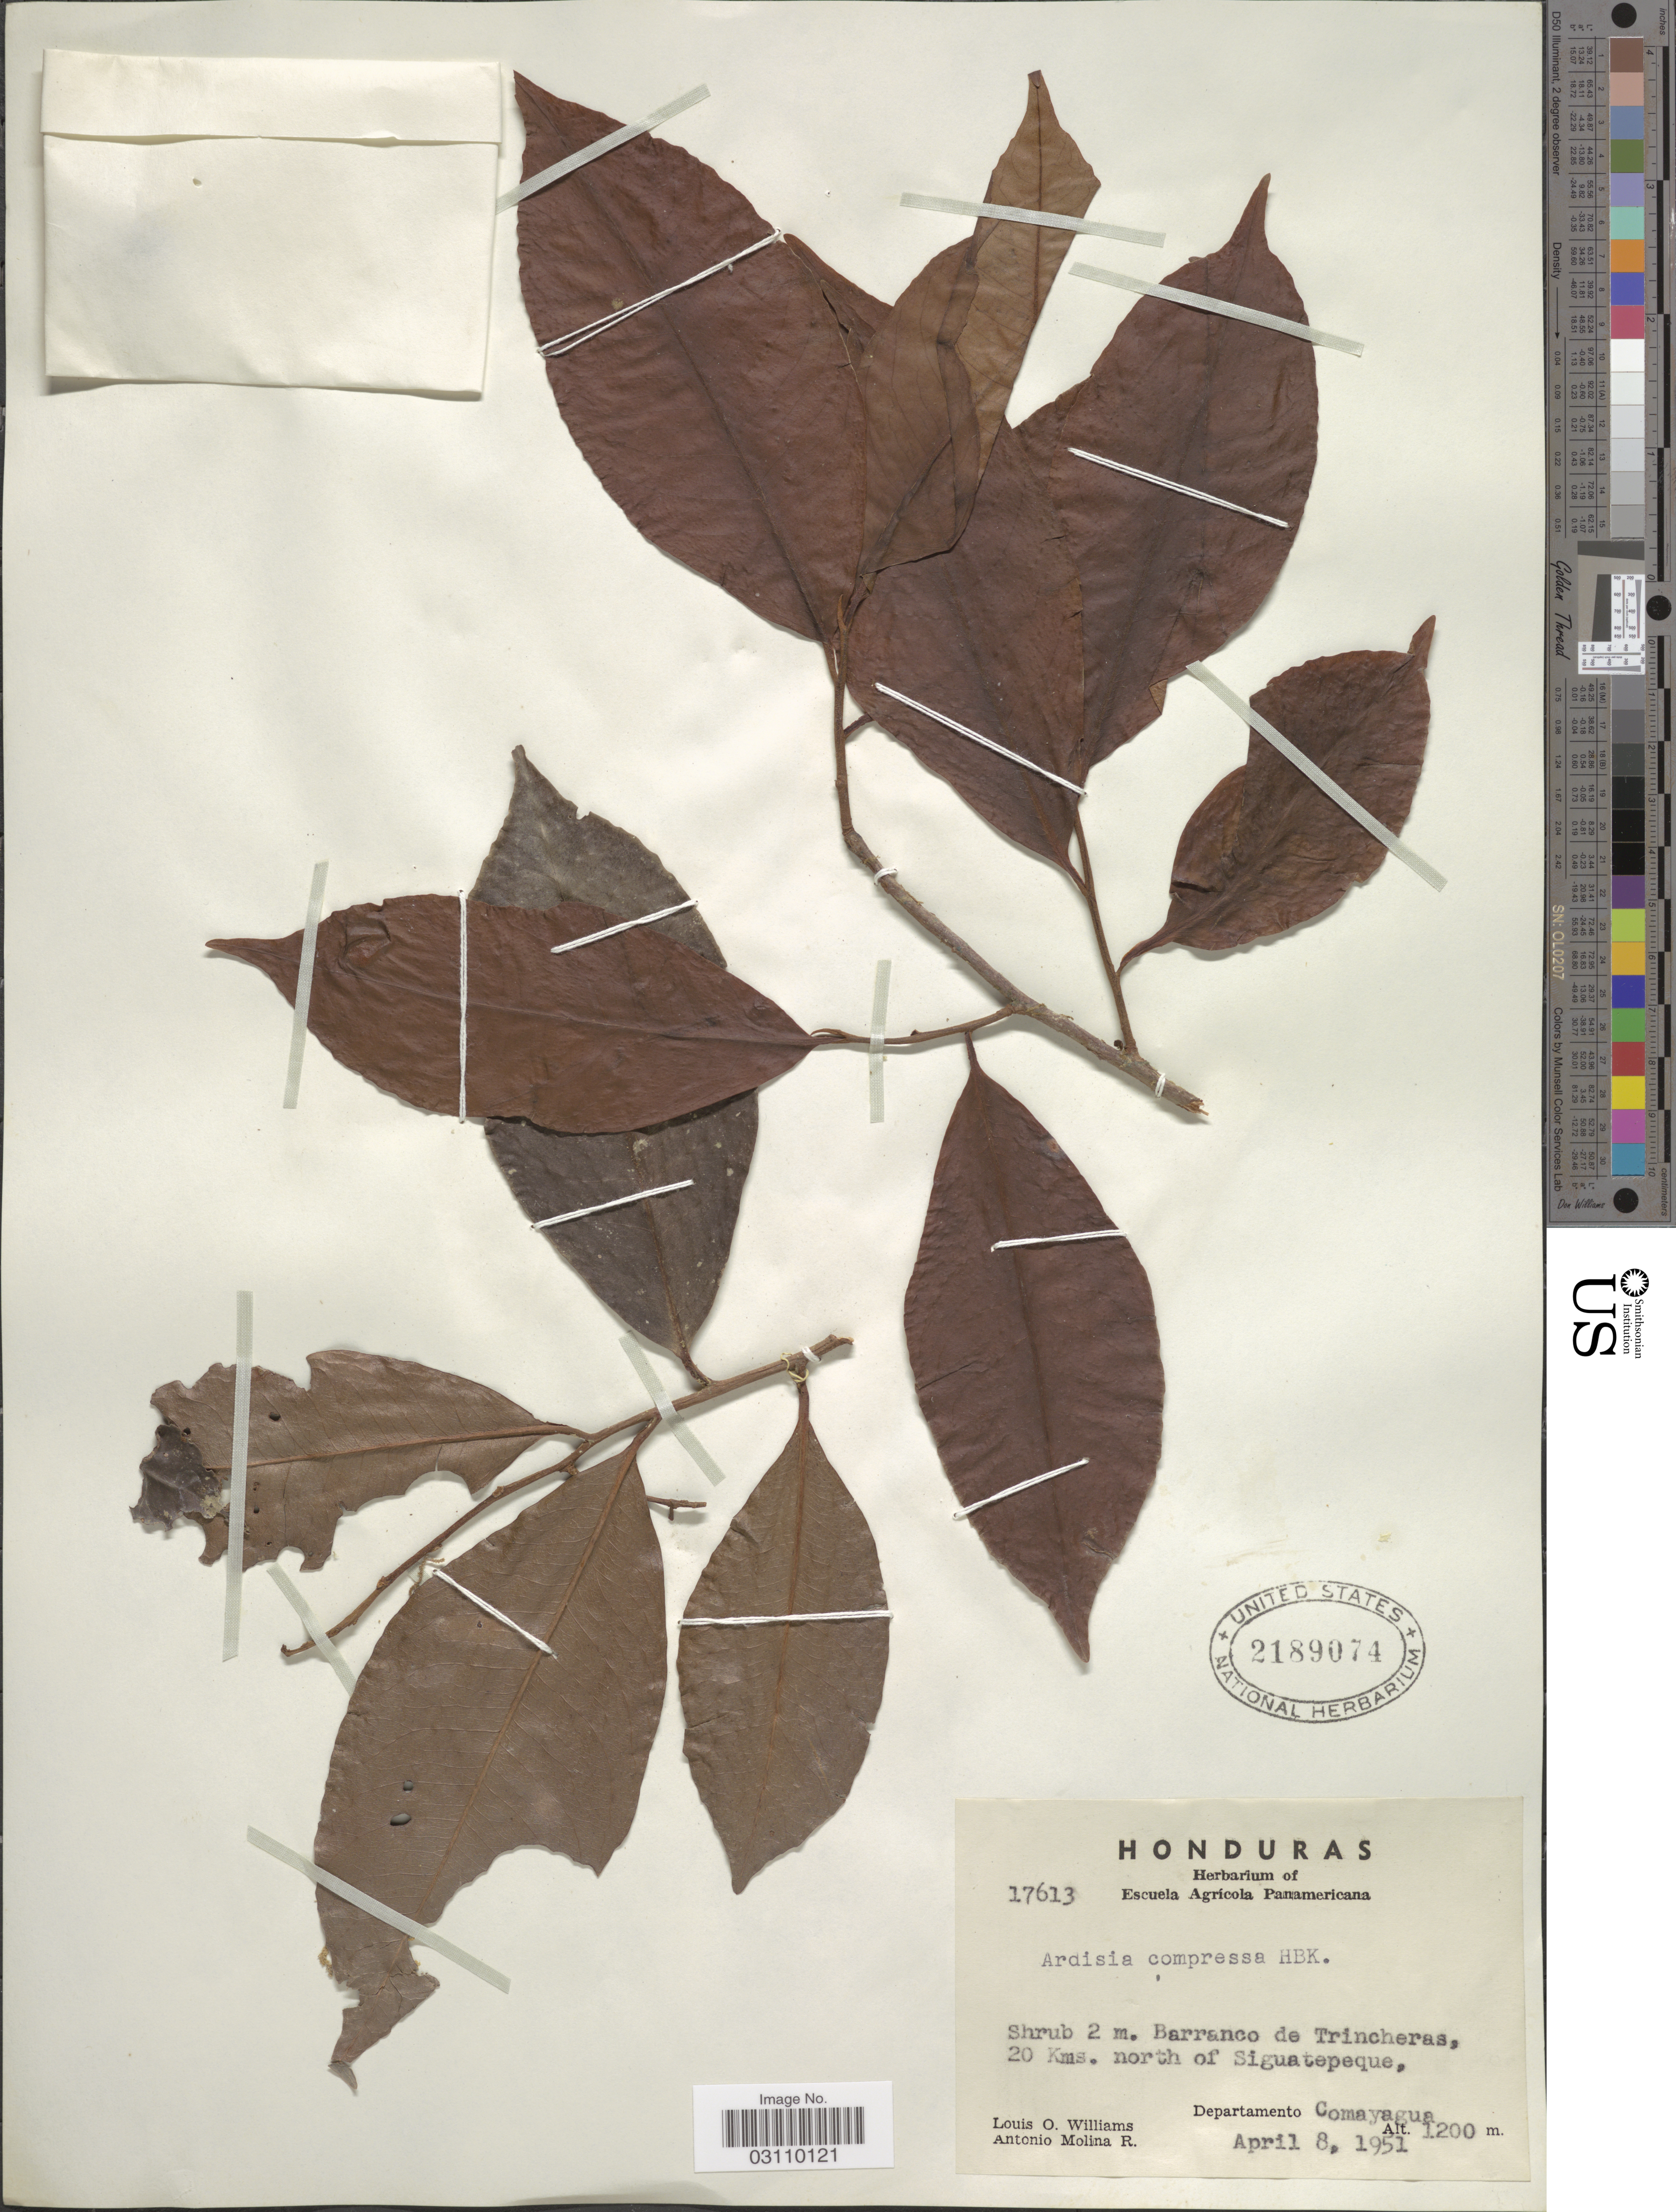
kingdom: Plantae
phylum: Tracheophyta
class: Magnoliopsida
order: Ericales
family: Primulaceae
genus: Ardisia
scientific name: Ardisia compressa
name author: Kunth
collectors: L. O. Williams & A. Molina R.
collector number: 17613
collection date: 1951-04-08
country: Honduras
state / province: Comayagua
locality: Barranco de Trincheras, 20 Kms. north of Siguatepeque, Departamento Comayagua.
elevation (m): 1200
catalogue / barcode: US 2189074